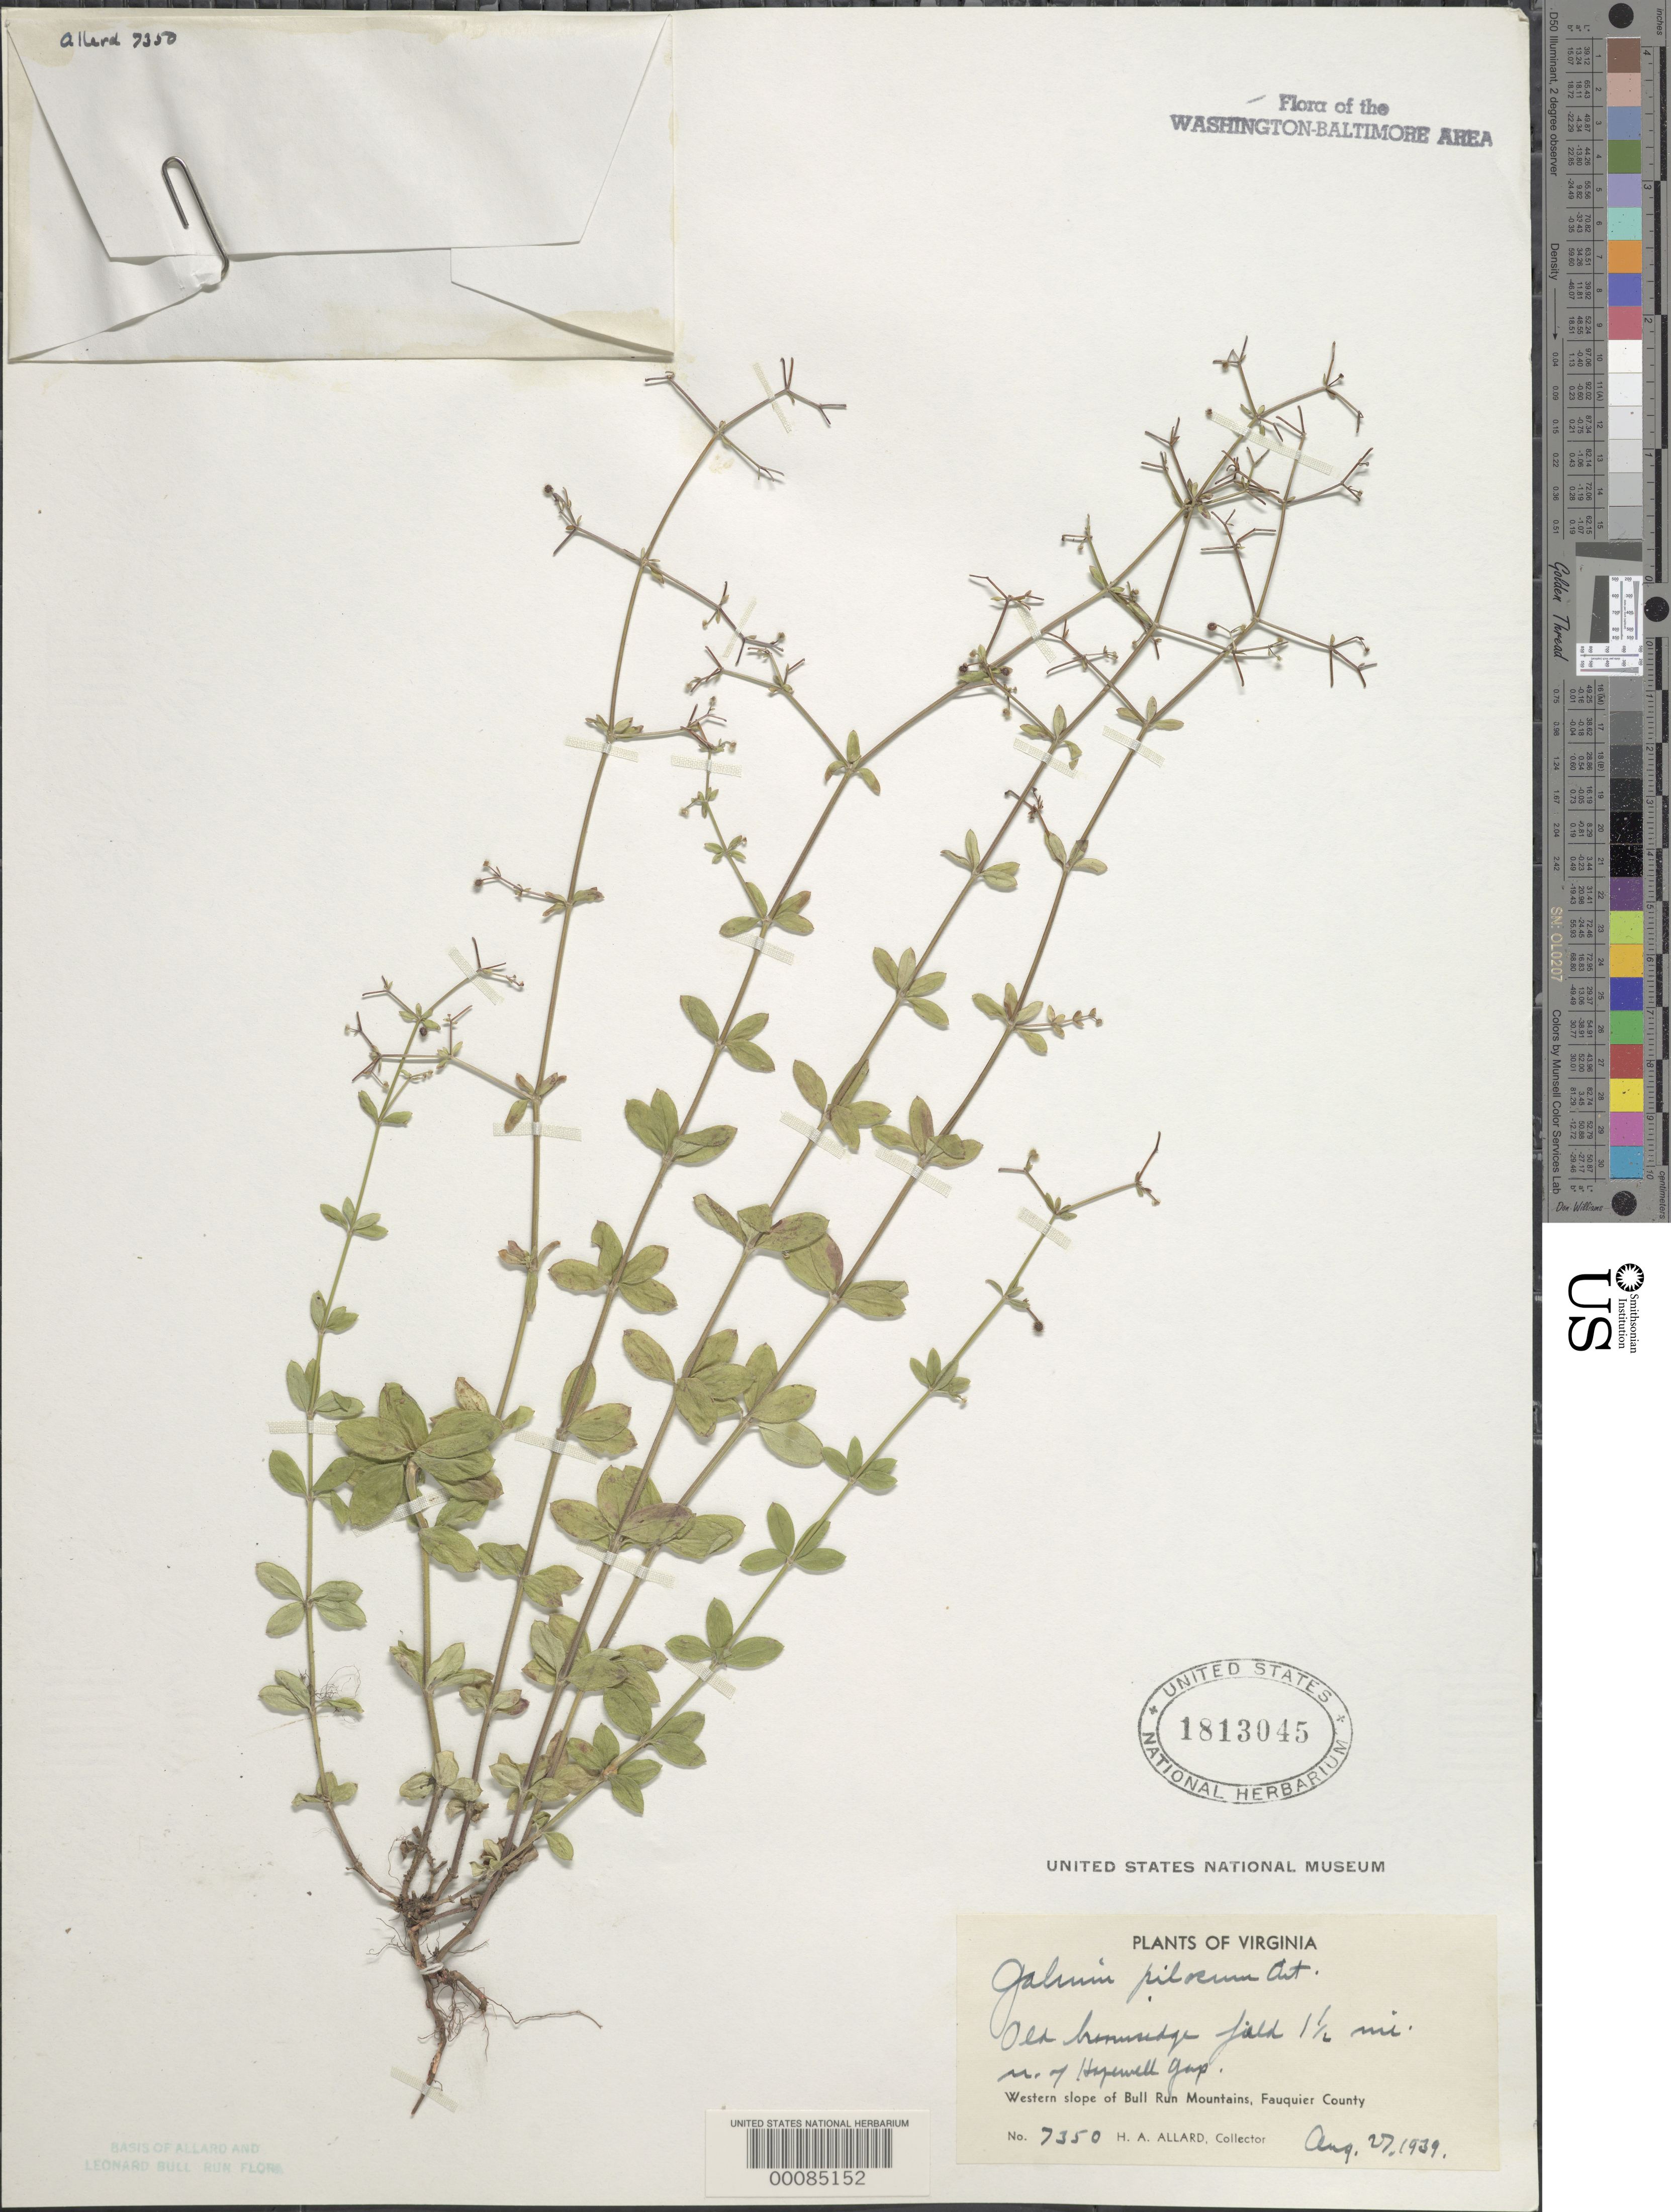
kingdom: Plantae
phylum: Tracheophyta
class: Magnoliopsida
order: Gentianales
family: Rubiaceae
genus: Galium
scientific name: Galium pilosum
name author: Aiton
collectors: H. A. Allard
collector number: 7350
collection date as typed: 27 Aug 1939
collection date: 1939-08-27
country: United States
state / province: Virginia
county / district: Fauquier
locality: Hopewell Gap, west slope of Bull Run Mts.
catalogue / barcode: US 1813045